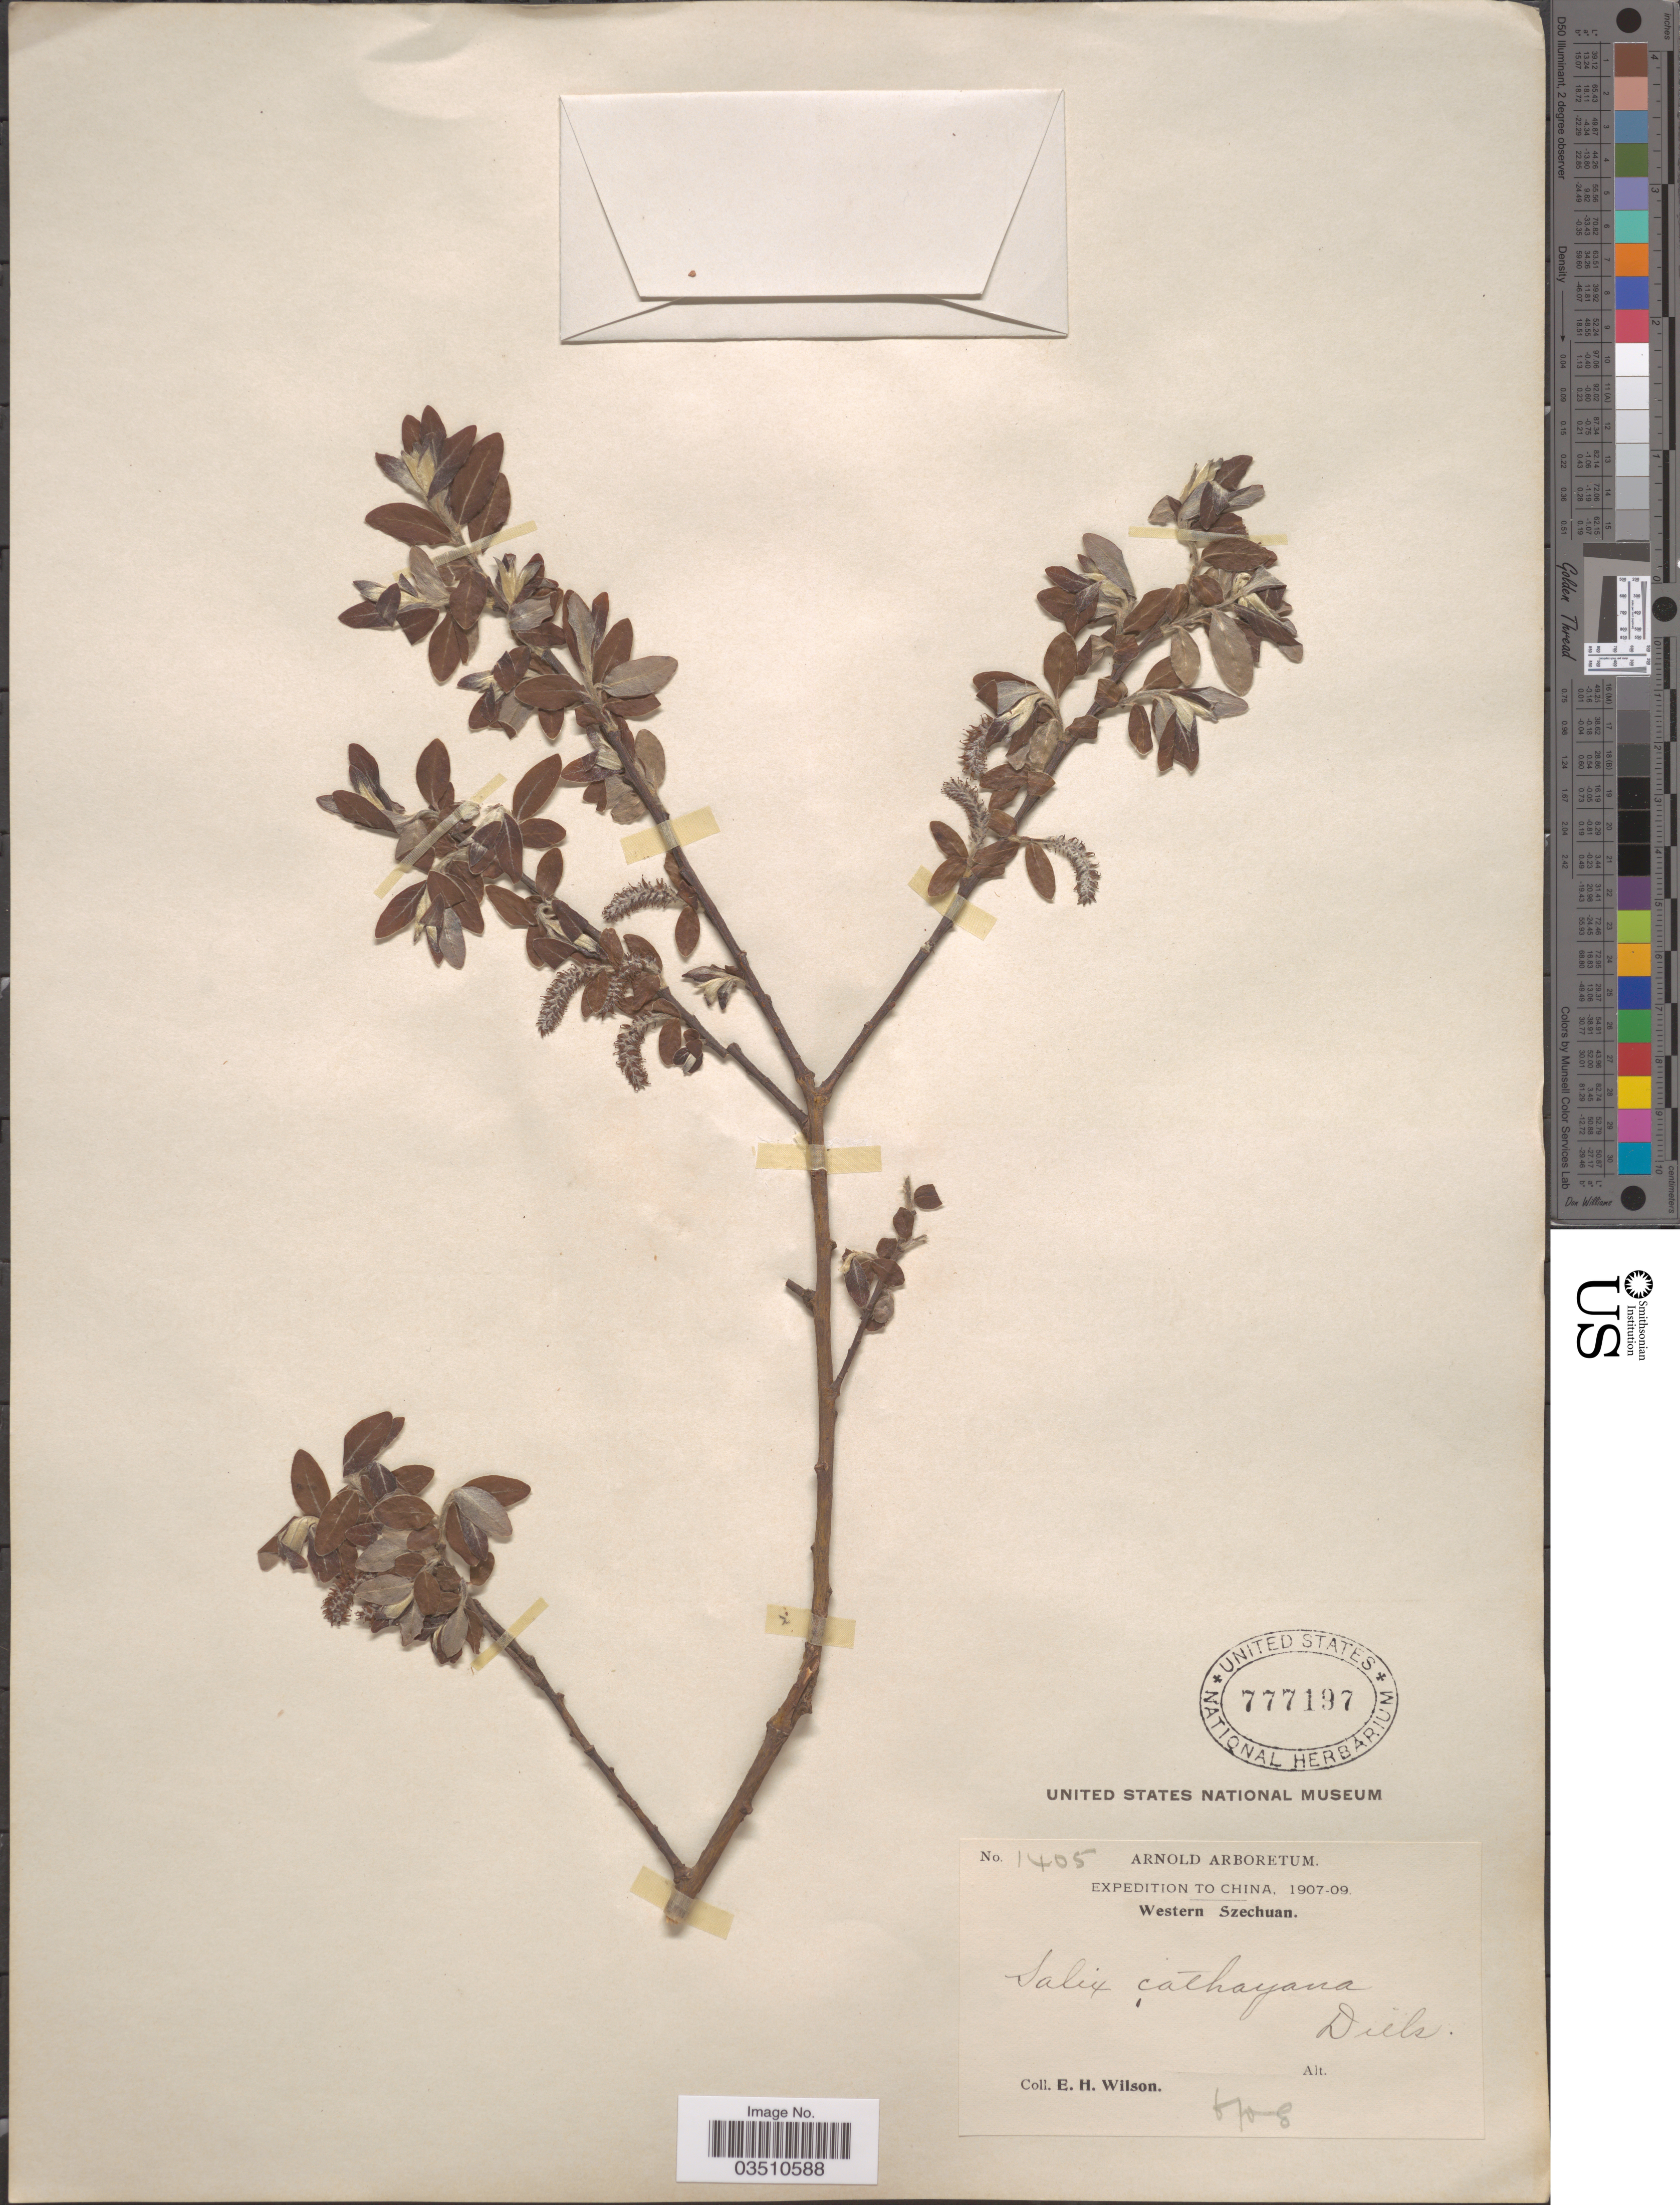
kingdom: Plantae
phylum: Tracheophyta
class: Magnoliopsida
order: Malpighiales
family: Salicaceae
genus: Salix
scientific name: Salix cathayana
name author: Diels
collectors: E. Wilson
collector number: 1405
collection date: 1908-06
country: China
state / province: Sichuan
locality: Western Szechuan.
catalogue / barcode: US 777197